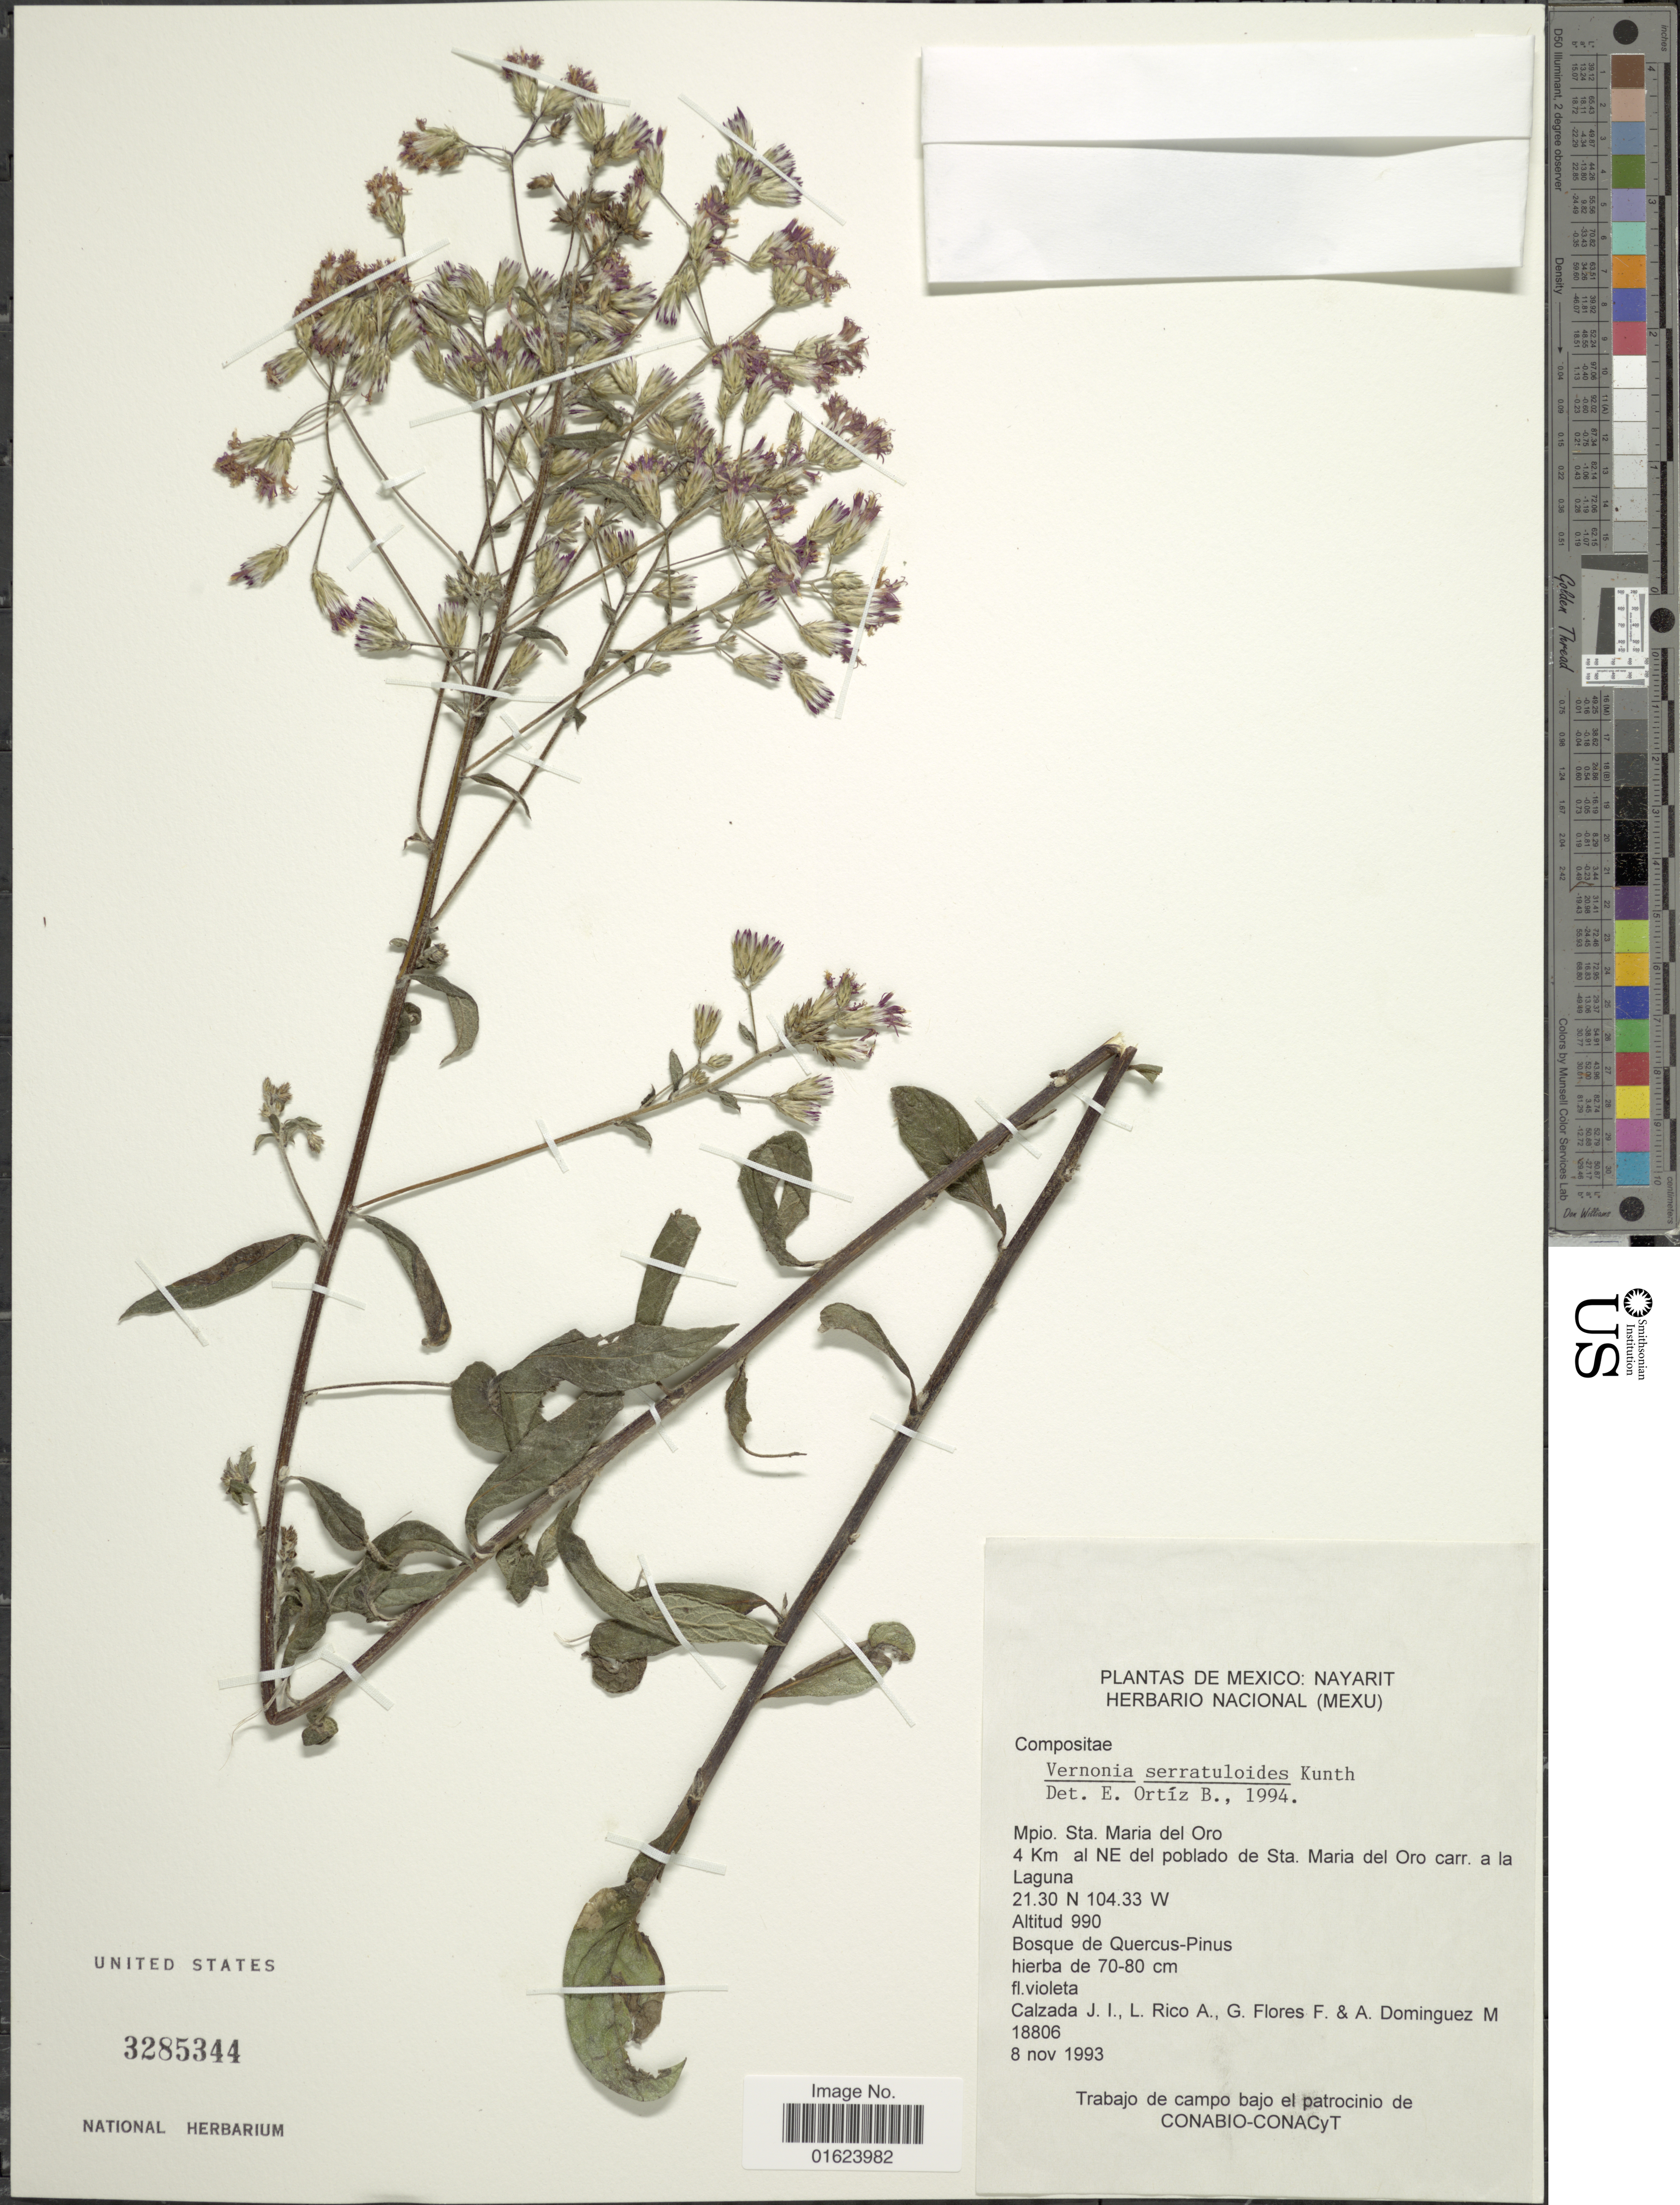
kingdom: Plantae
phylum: Tracheophyta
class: Magnoliopsida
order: Asterales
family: Asteraceae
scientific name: Vickianthus serratuloides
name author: (Kunth) H. Rob.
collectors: J. I. Calzada, M. Rico Arce, G. Flores F. & A. Dominguez M.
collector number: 18806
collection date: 1993-11-08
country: Mexico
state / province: Nayarit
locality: Mexico: Nayarit, Mpio. Sta. Maria del Oro. 4 Km al NE del poblado de Sta, Maria del Oro carr. a la Laguna.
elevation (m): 990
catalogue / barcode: US 3285344